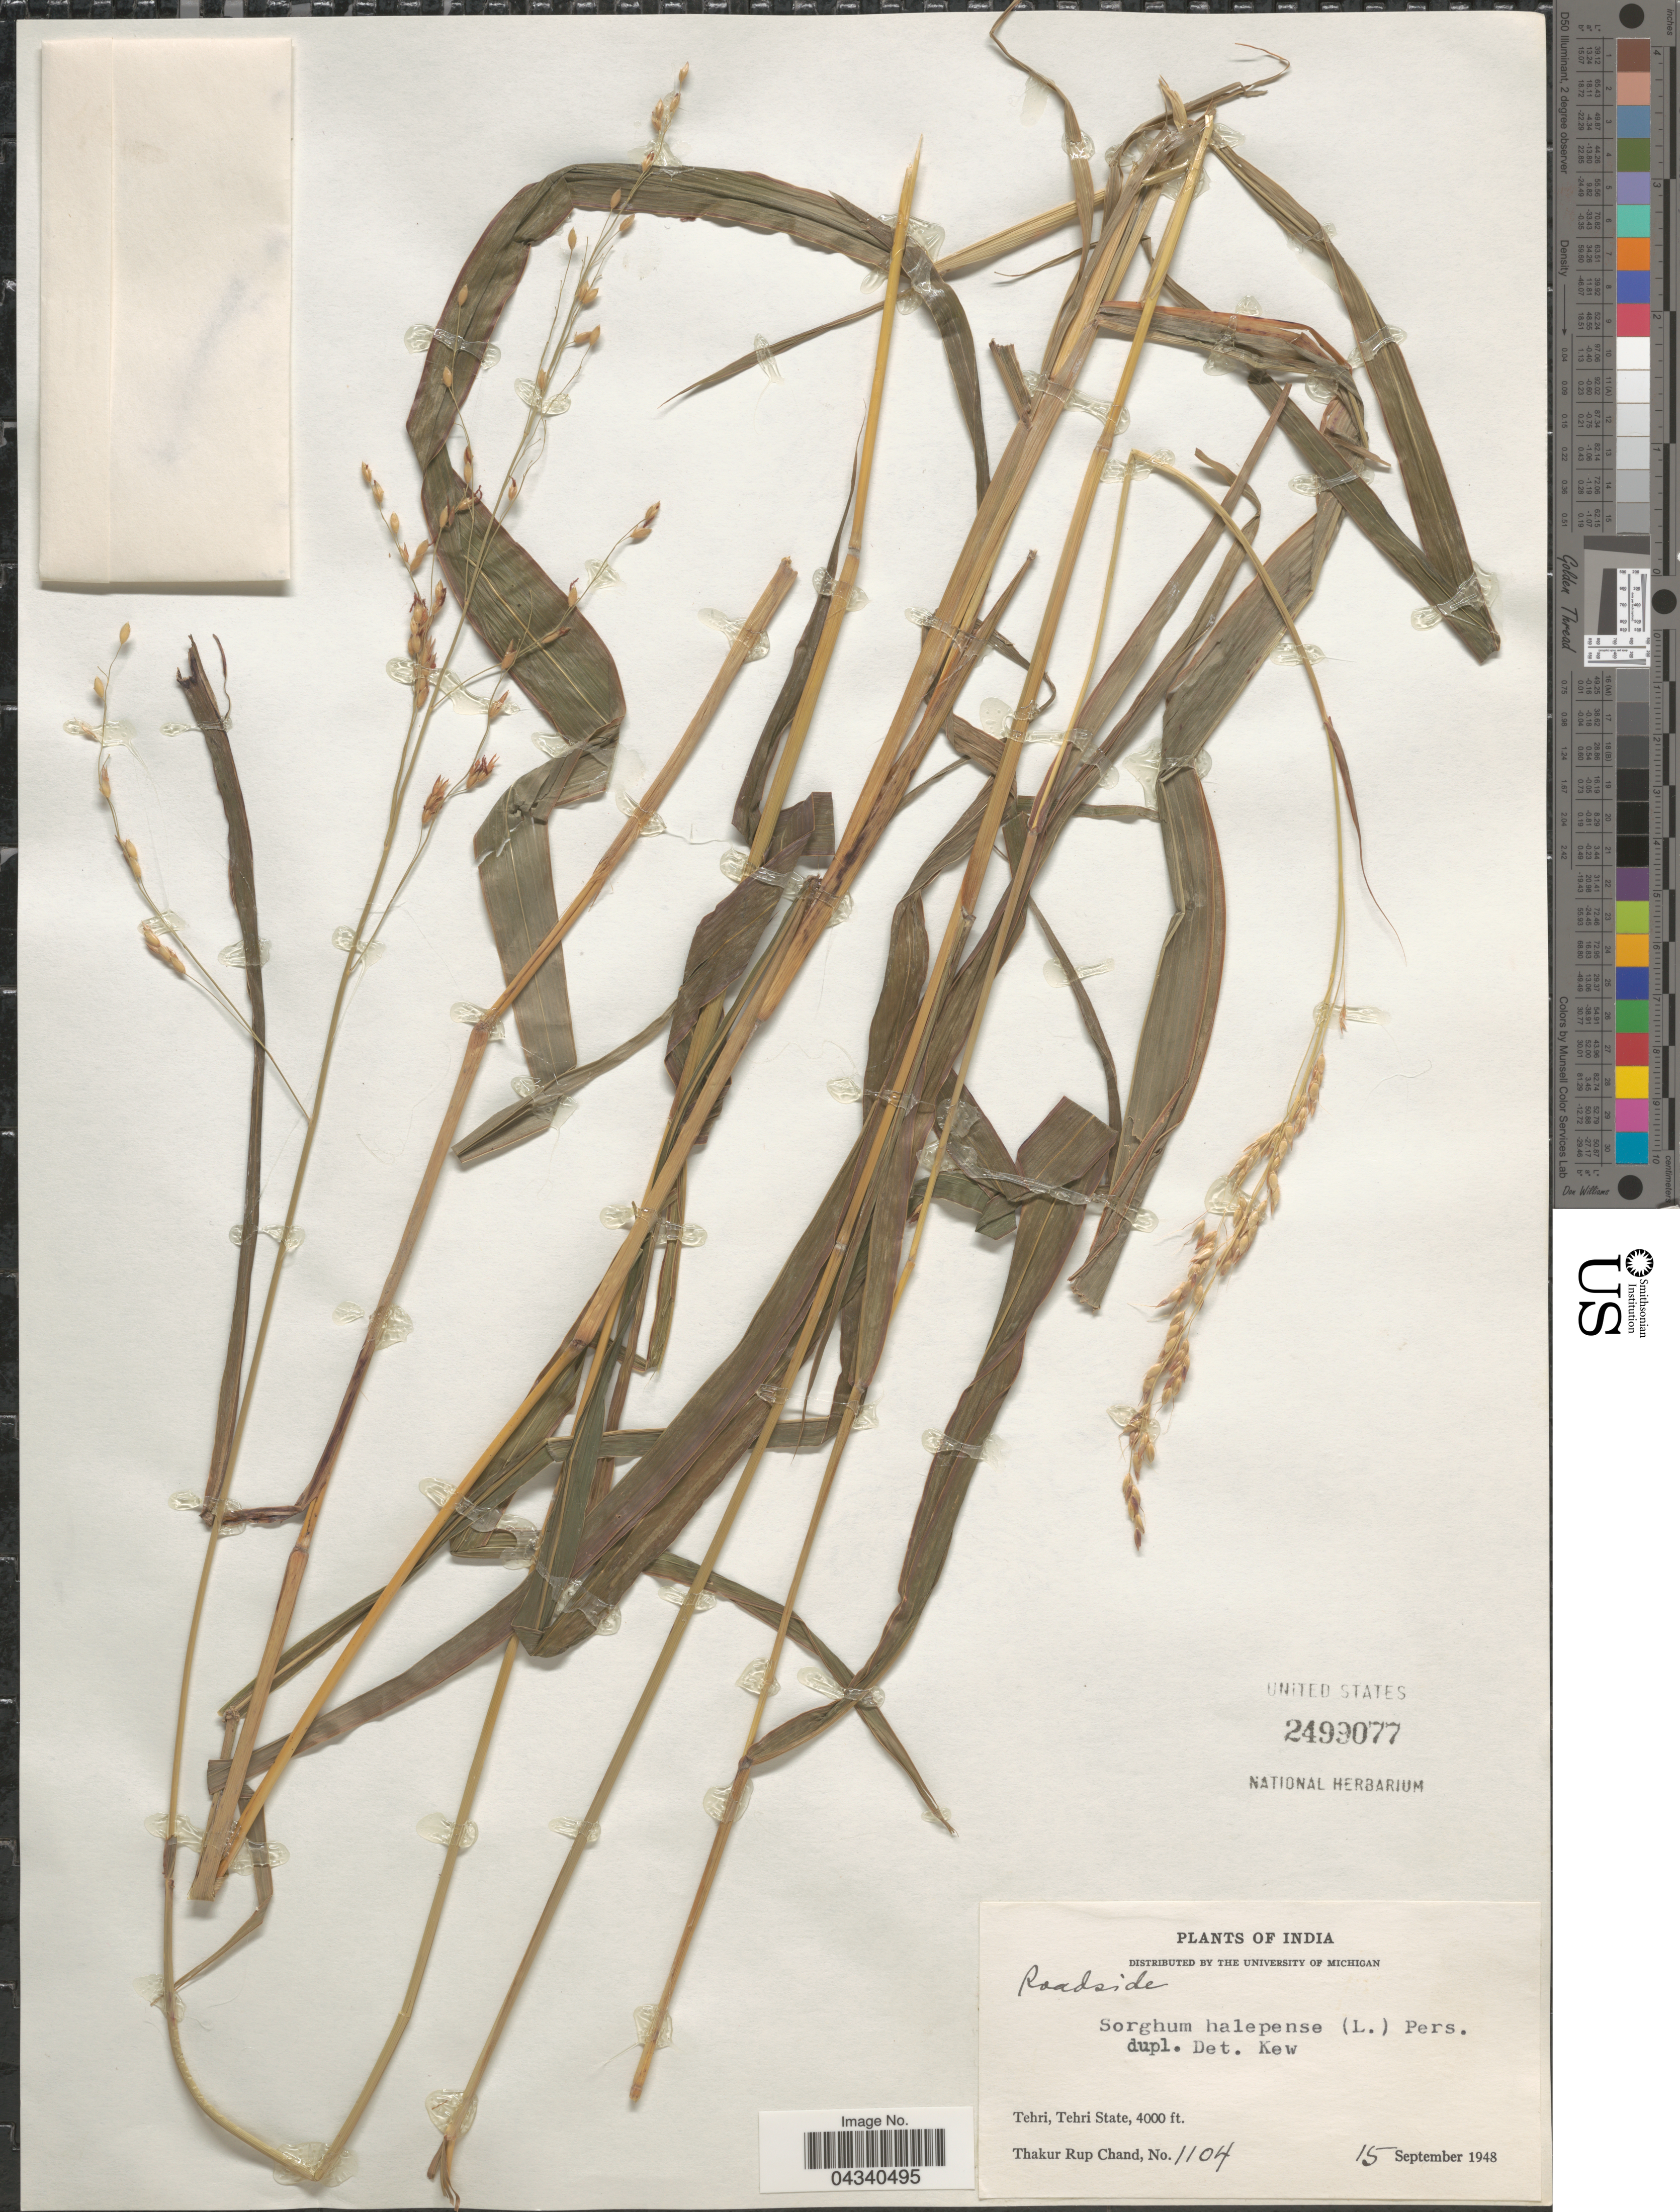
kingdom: Plantae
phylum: Tracheophyta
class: Liliopsida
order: Poales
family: Poaceae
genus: Sorghum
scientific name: Sorghum halepense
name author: (L.) Pers.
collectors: T. R. Chand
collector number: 1104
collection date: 1948-09-15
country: India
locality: Tehri, Tehri State.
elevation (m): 1219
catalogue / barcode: US 2499077